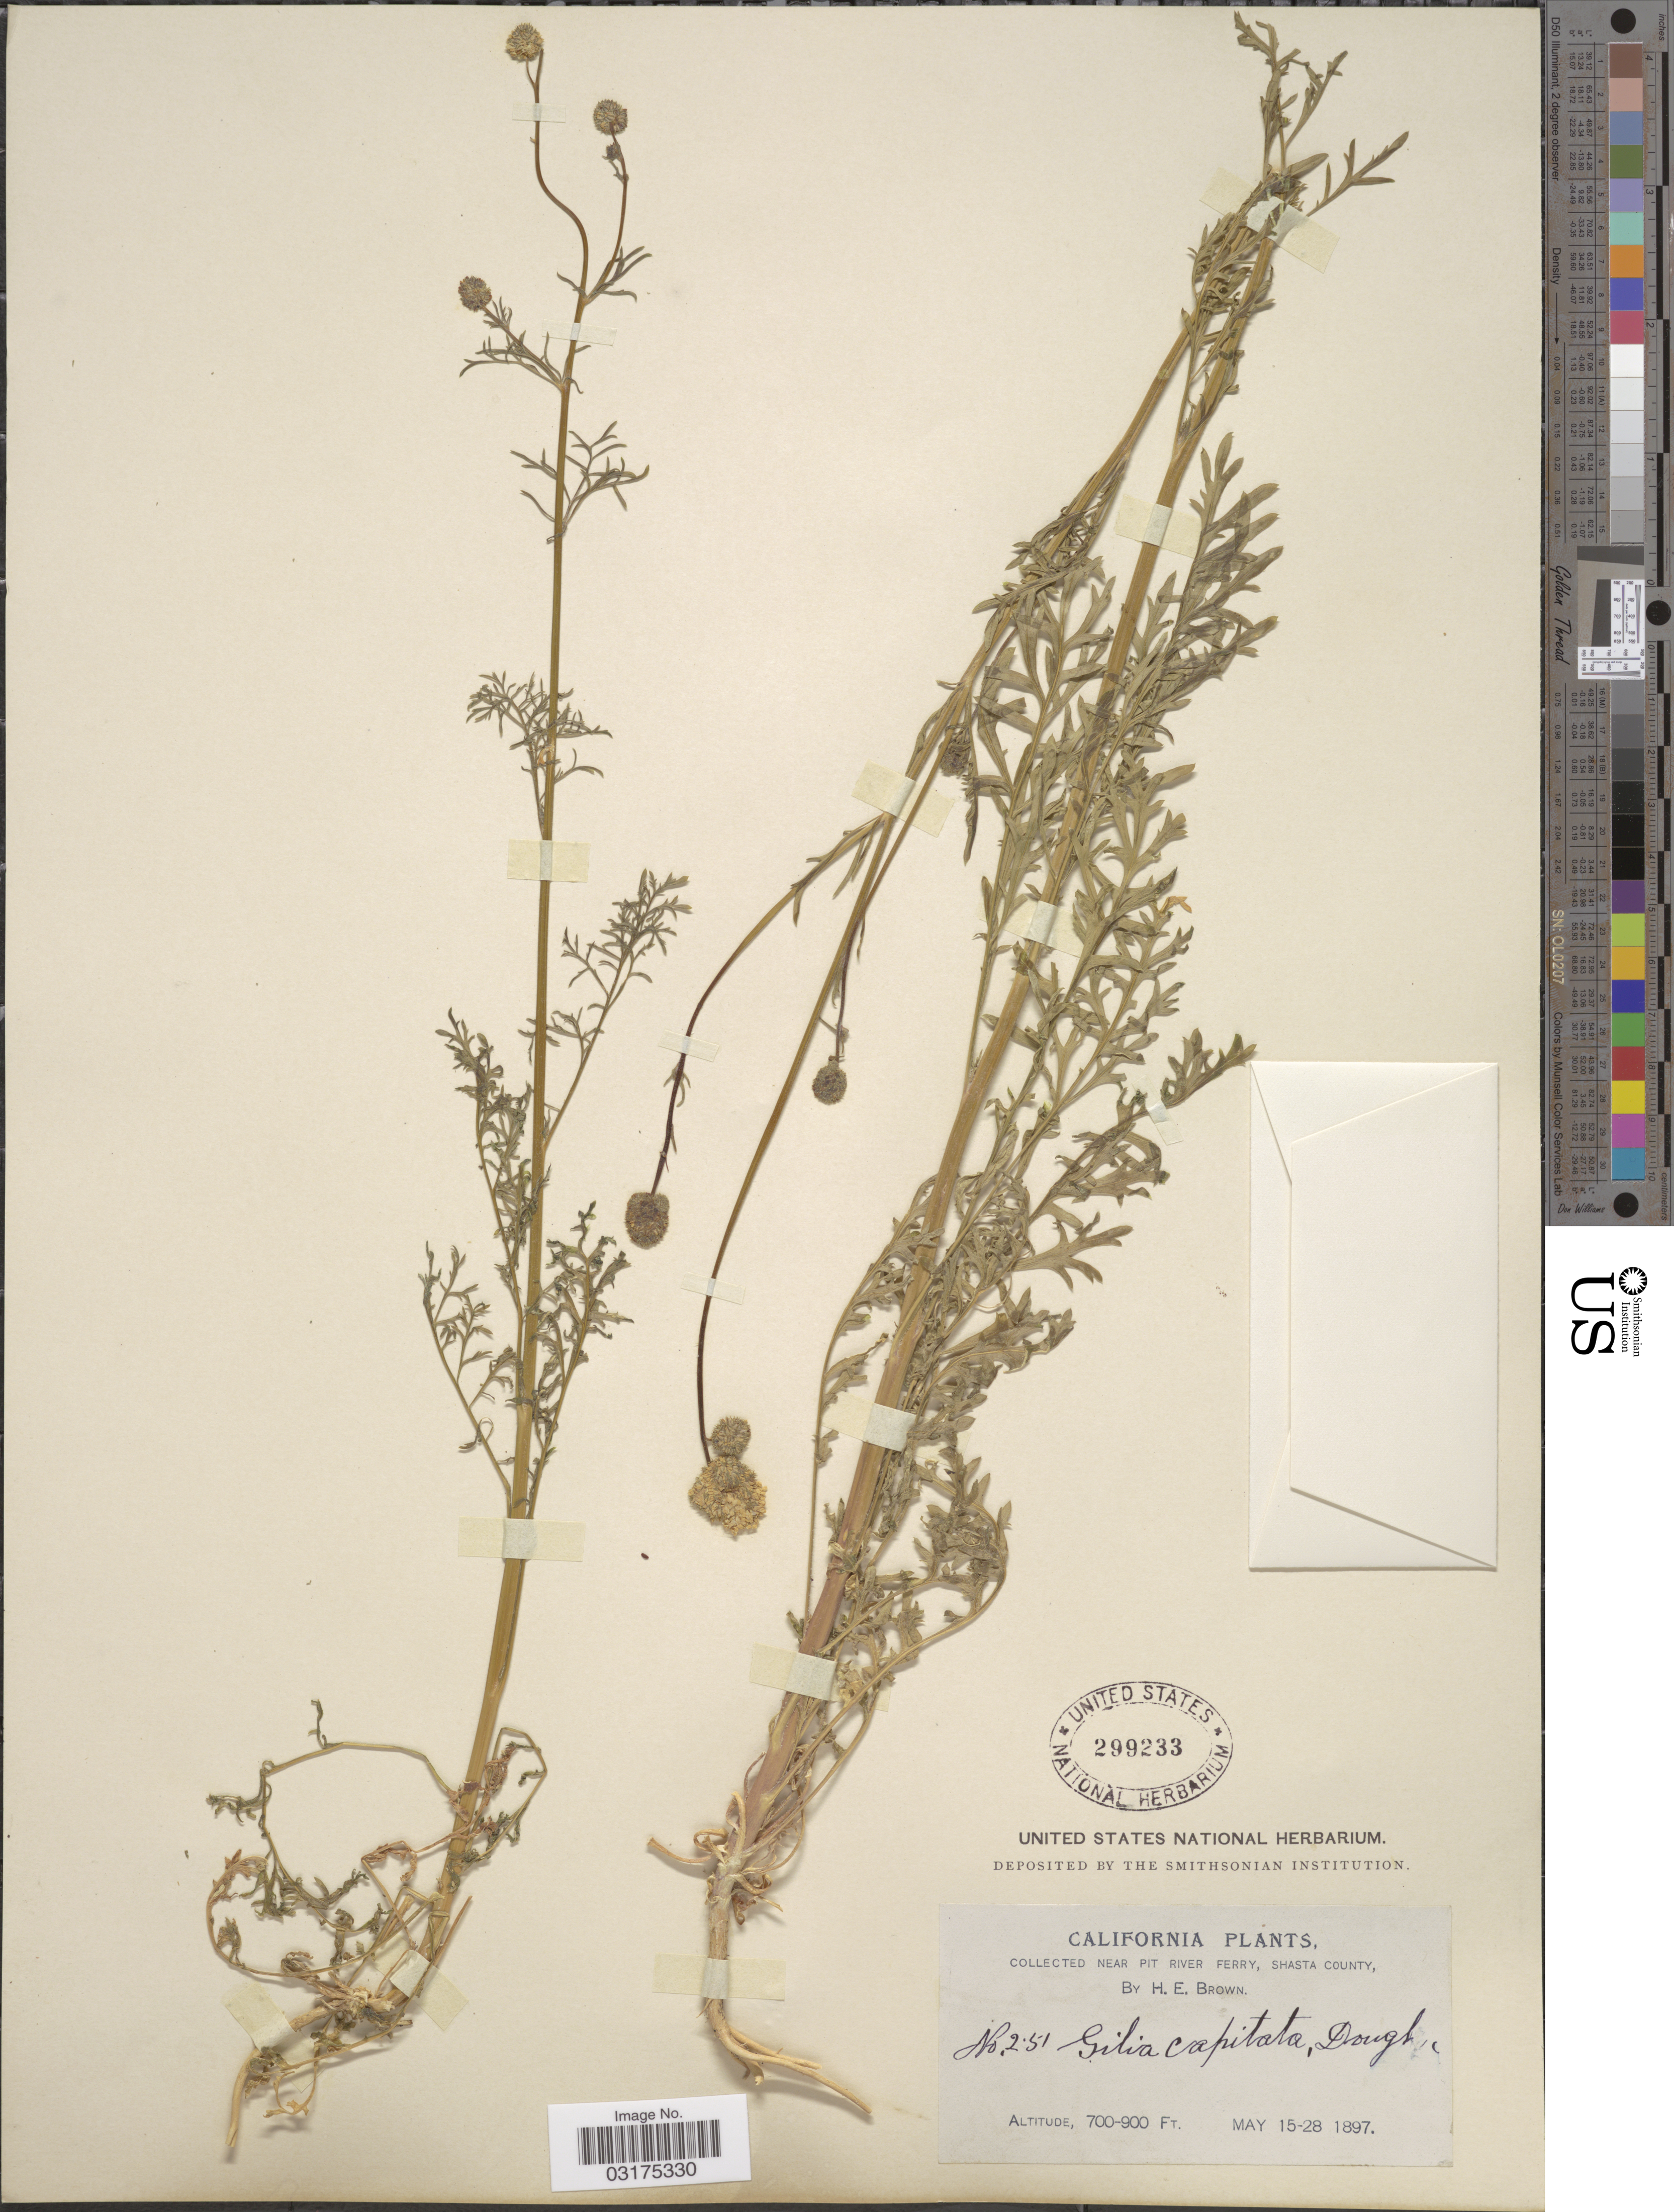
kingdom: Plantae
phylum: Tracheophyta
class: Magnoliopsida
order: Ericales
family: Polemoniaceae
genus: Gilia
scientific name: Gilia capitata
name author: Sims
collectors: H. E. Brown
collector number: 251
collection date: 1897-05-15/1897-05-28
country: United States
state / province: California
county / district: Shasta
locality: Near Pit River Ferry, Shasta County.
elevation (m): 213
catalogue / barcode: US 299233